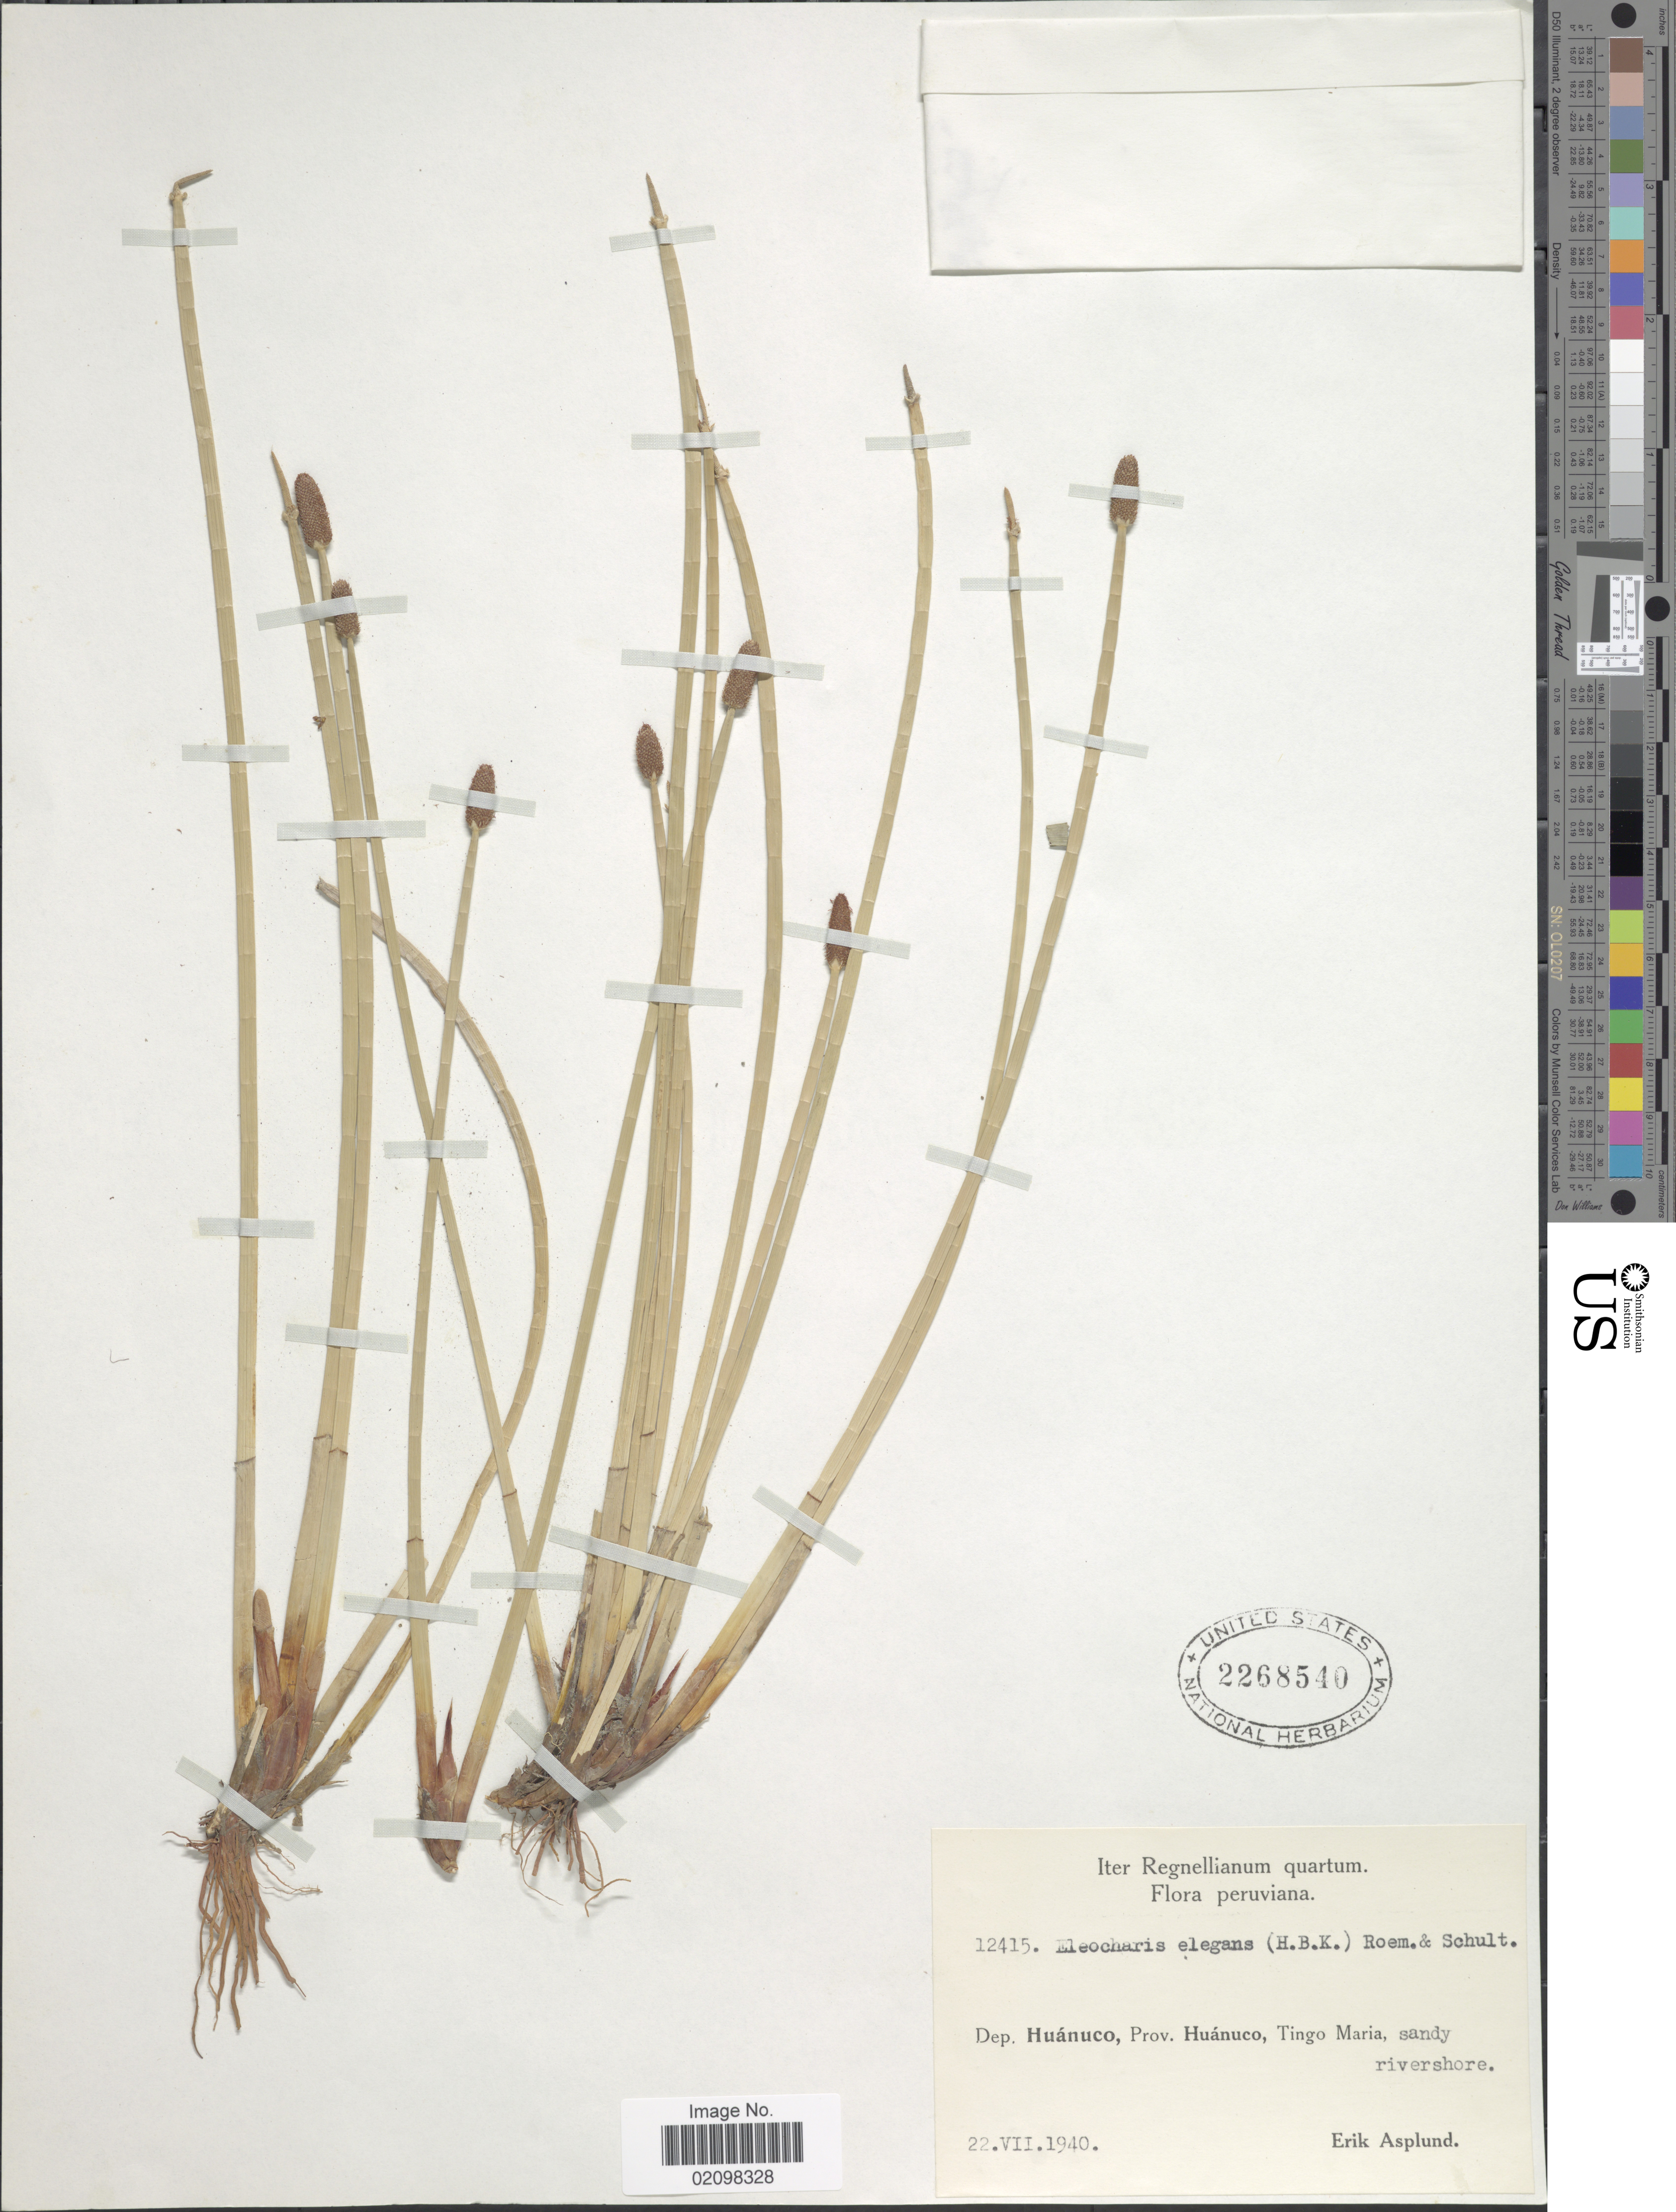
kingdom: Plantae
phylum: Tracheophyta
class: Liliopsida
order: Poales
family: Cyperaceae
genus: Eleocharis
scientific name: Eleocharis elegans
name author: (Kunth) Roem. & Schult.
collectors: E. Asplund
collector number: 12415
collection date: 1940-07-22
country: Peru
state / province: Huánuco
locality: Prov. Huánuco, Tingo Maria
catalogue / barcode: US 2268540